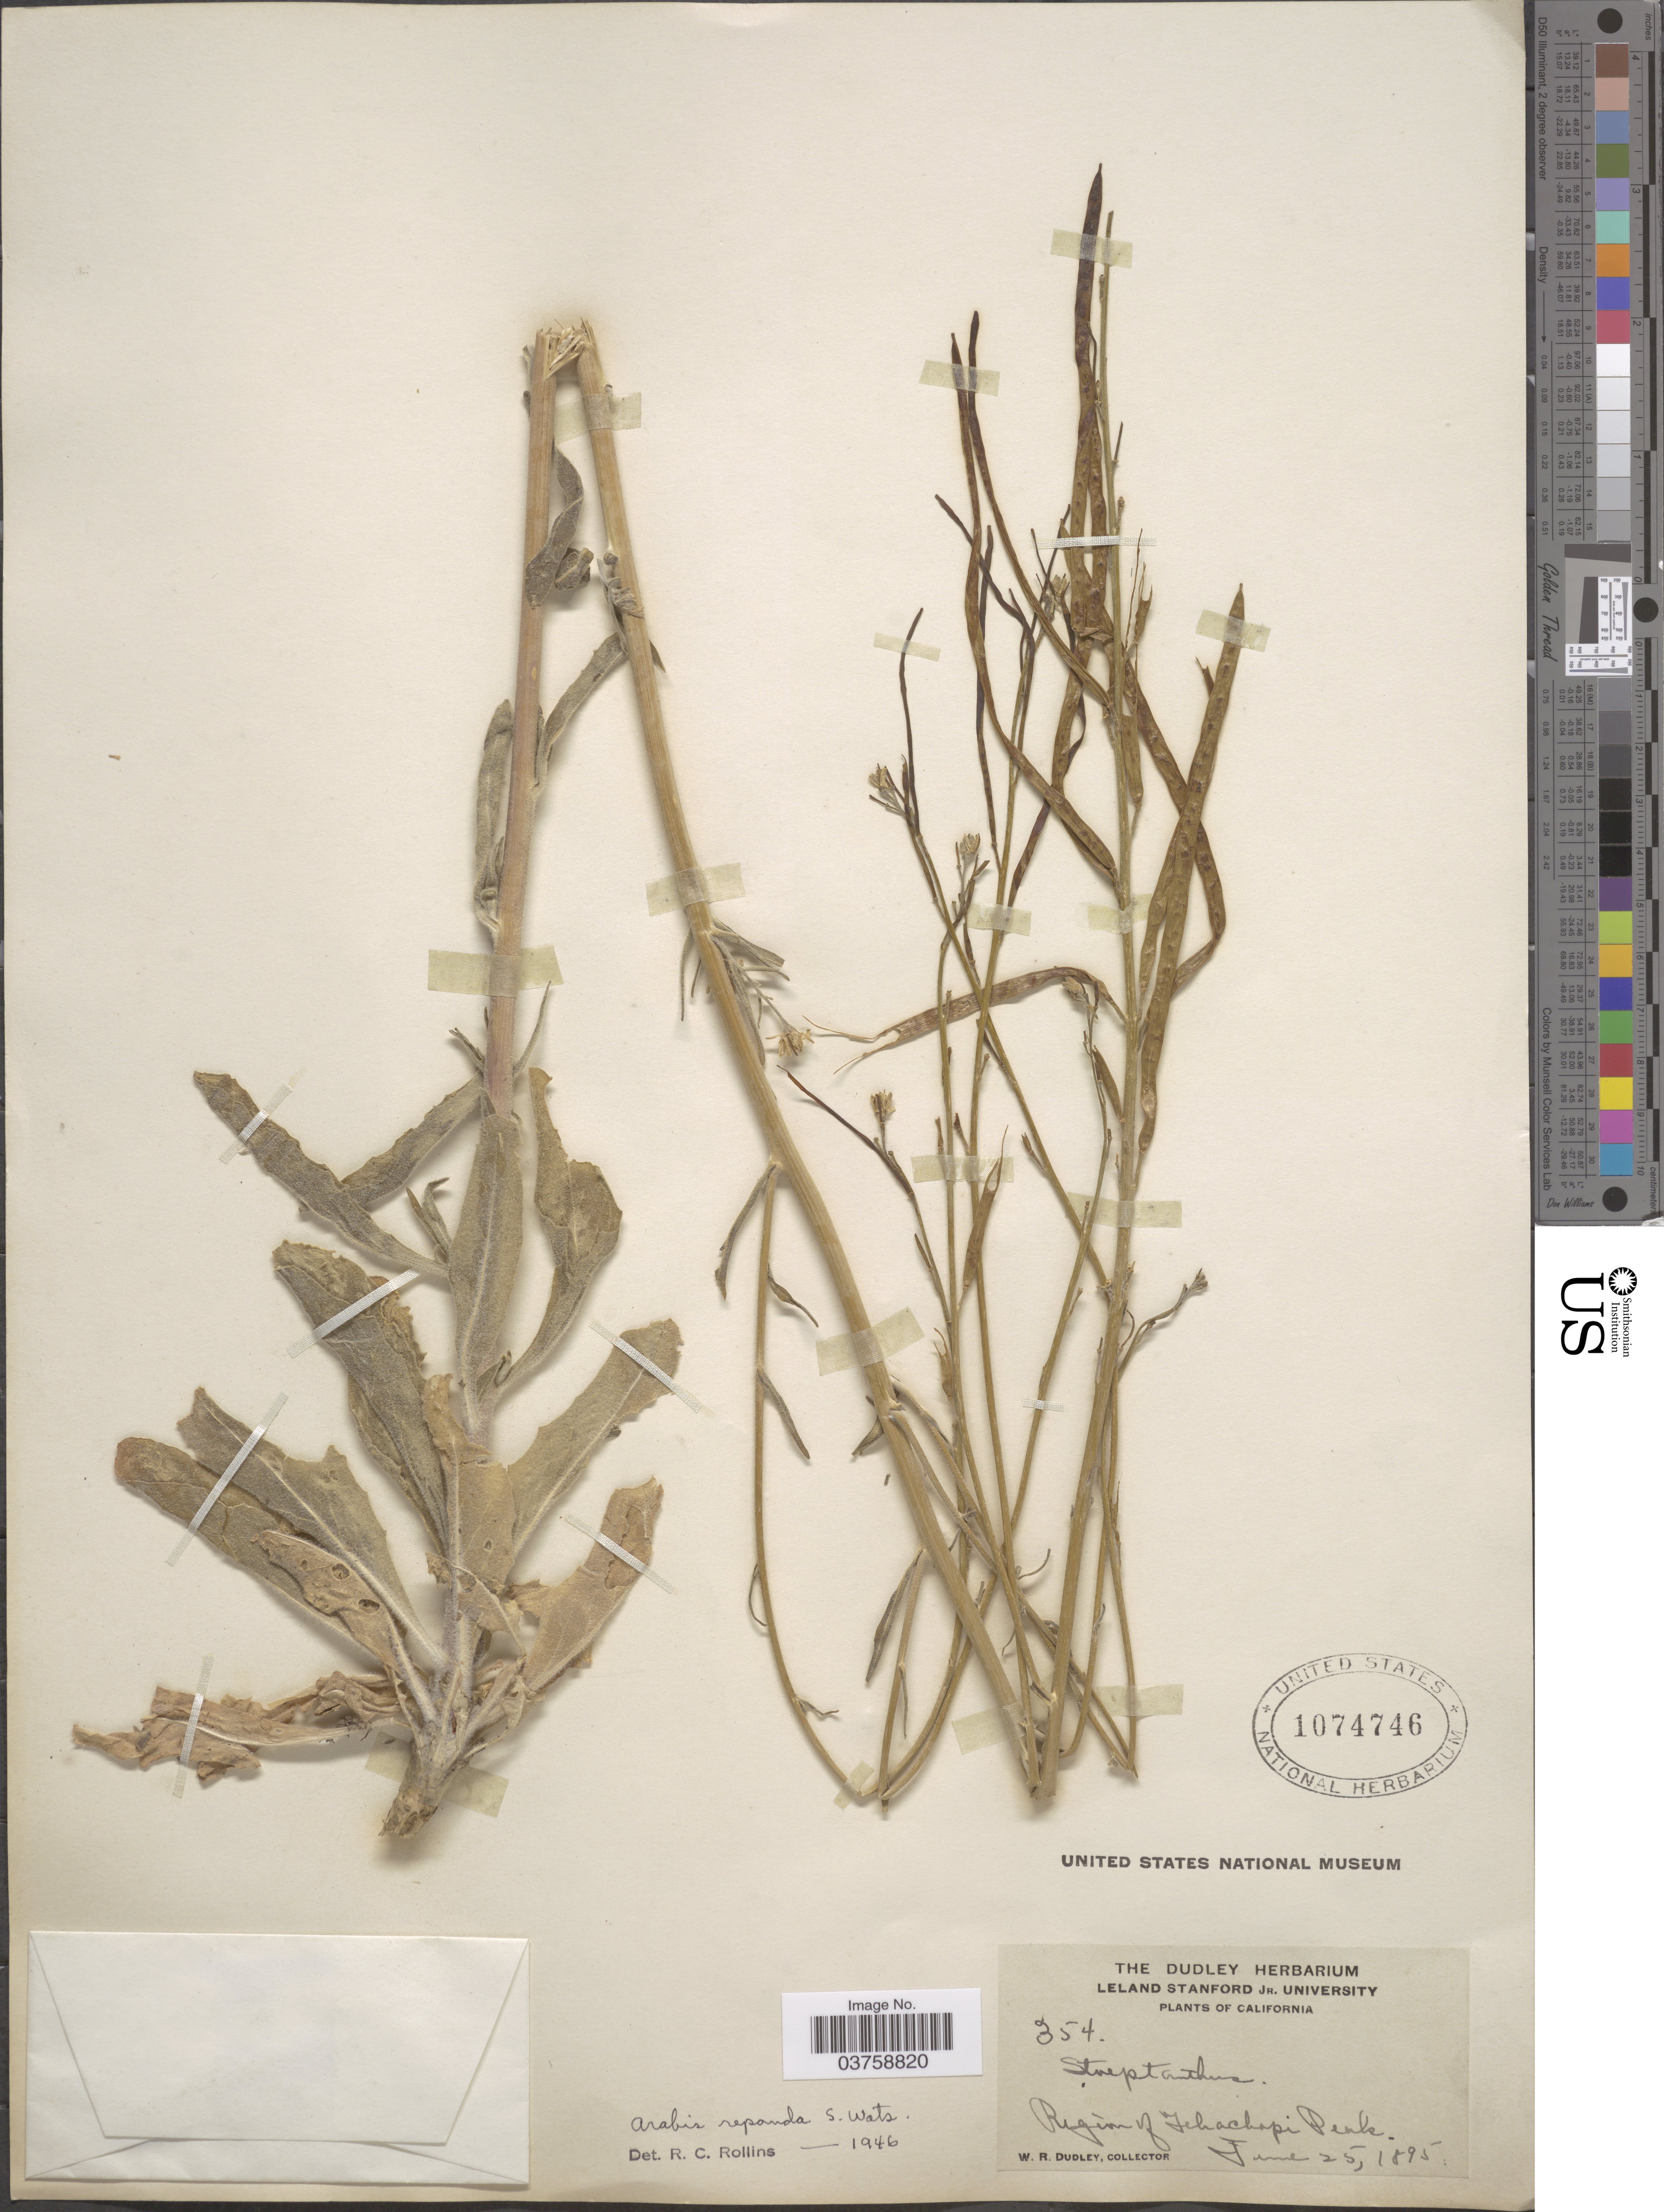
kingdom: Plantae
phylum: Tracheophyta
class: Magnoliopsida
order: Brassicales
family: Brassicaceae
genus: Arabis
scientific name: Arabis repanda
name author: S. Watson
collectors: W. Dudley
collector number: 354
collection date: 1895-06-25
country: United States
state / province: California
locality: Region of Tehachapi Peak.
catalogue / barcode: US 1074746